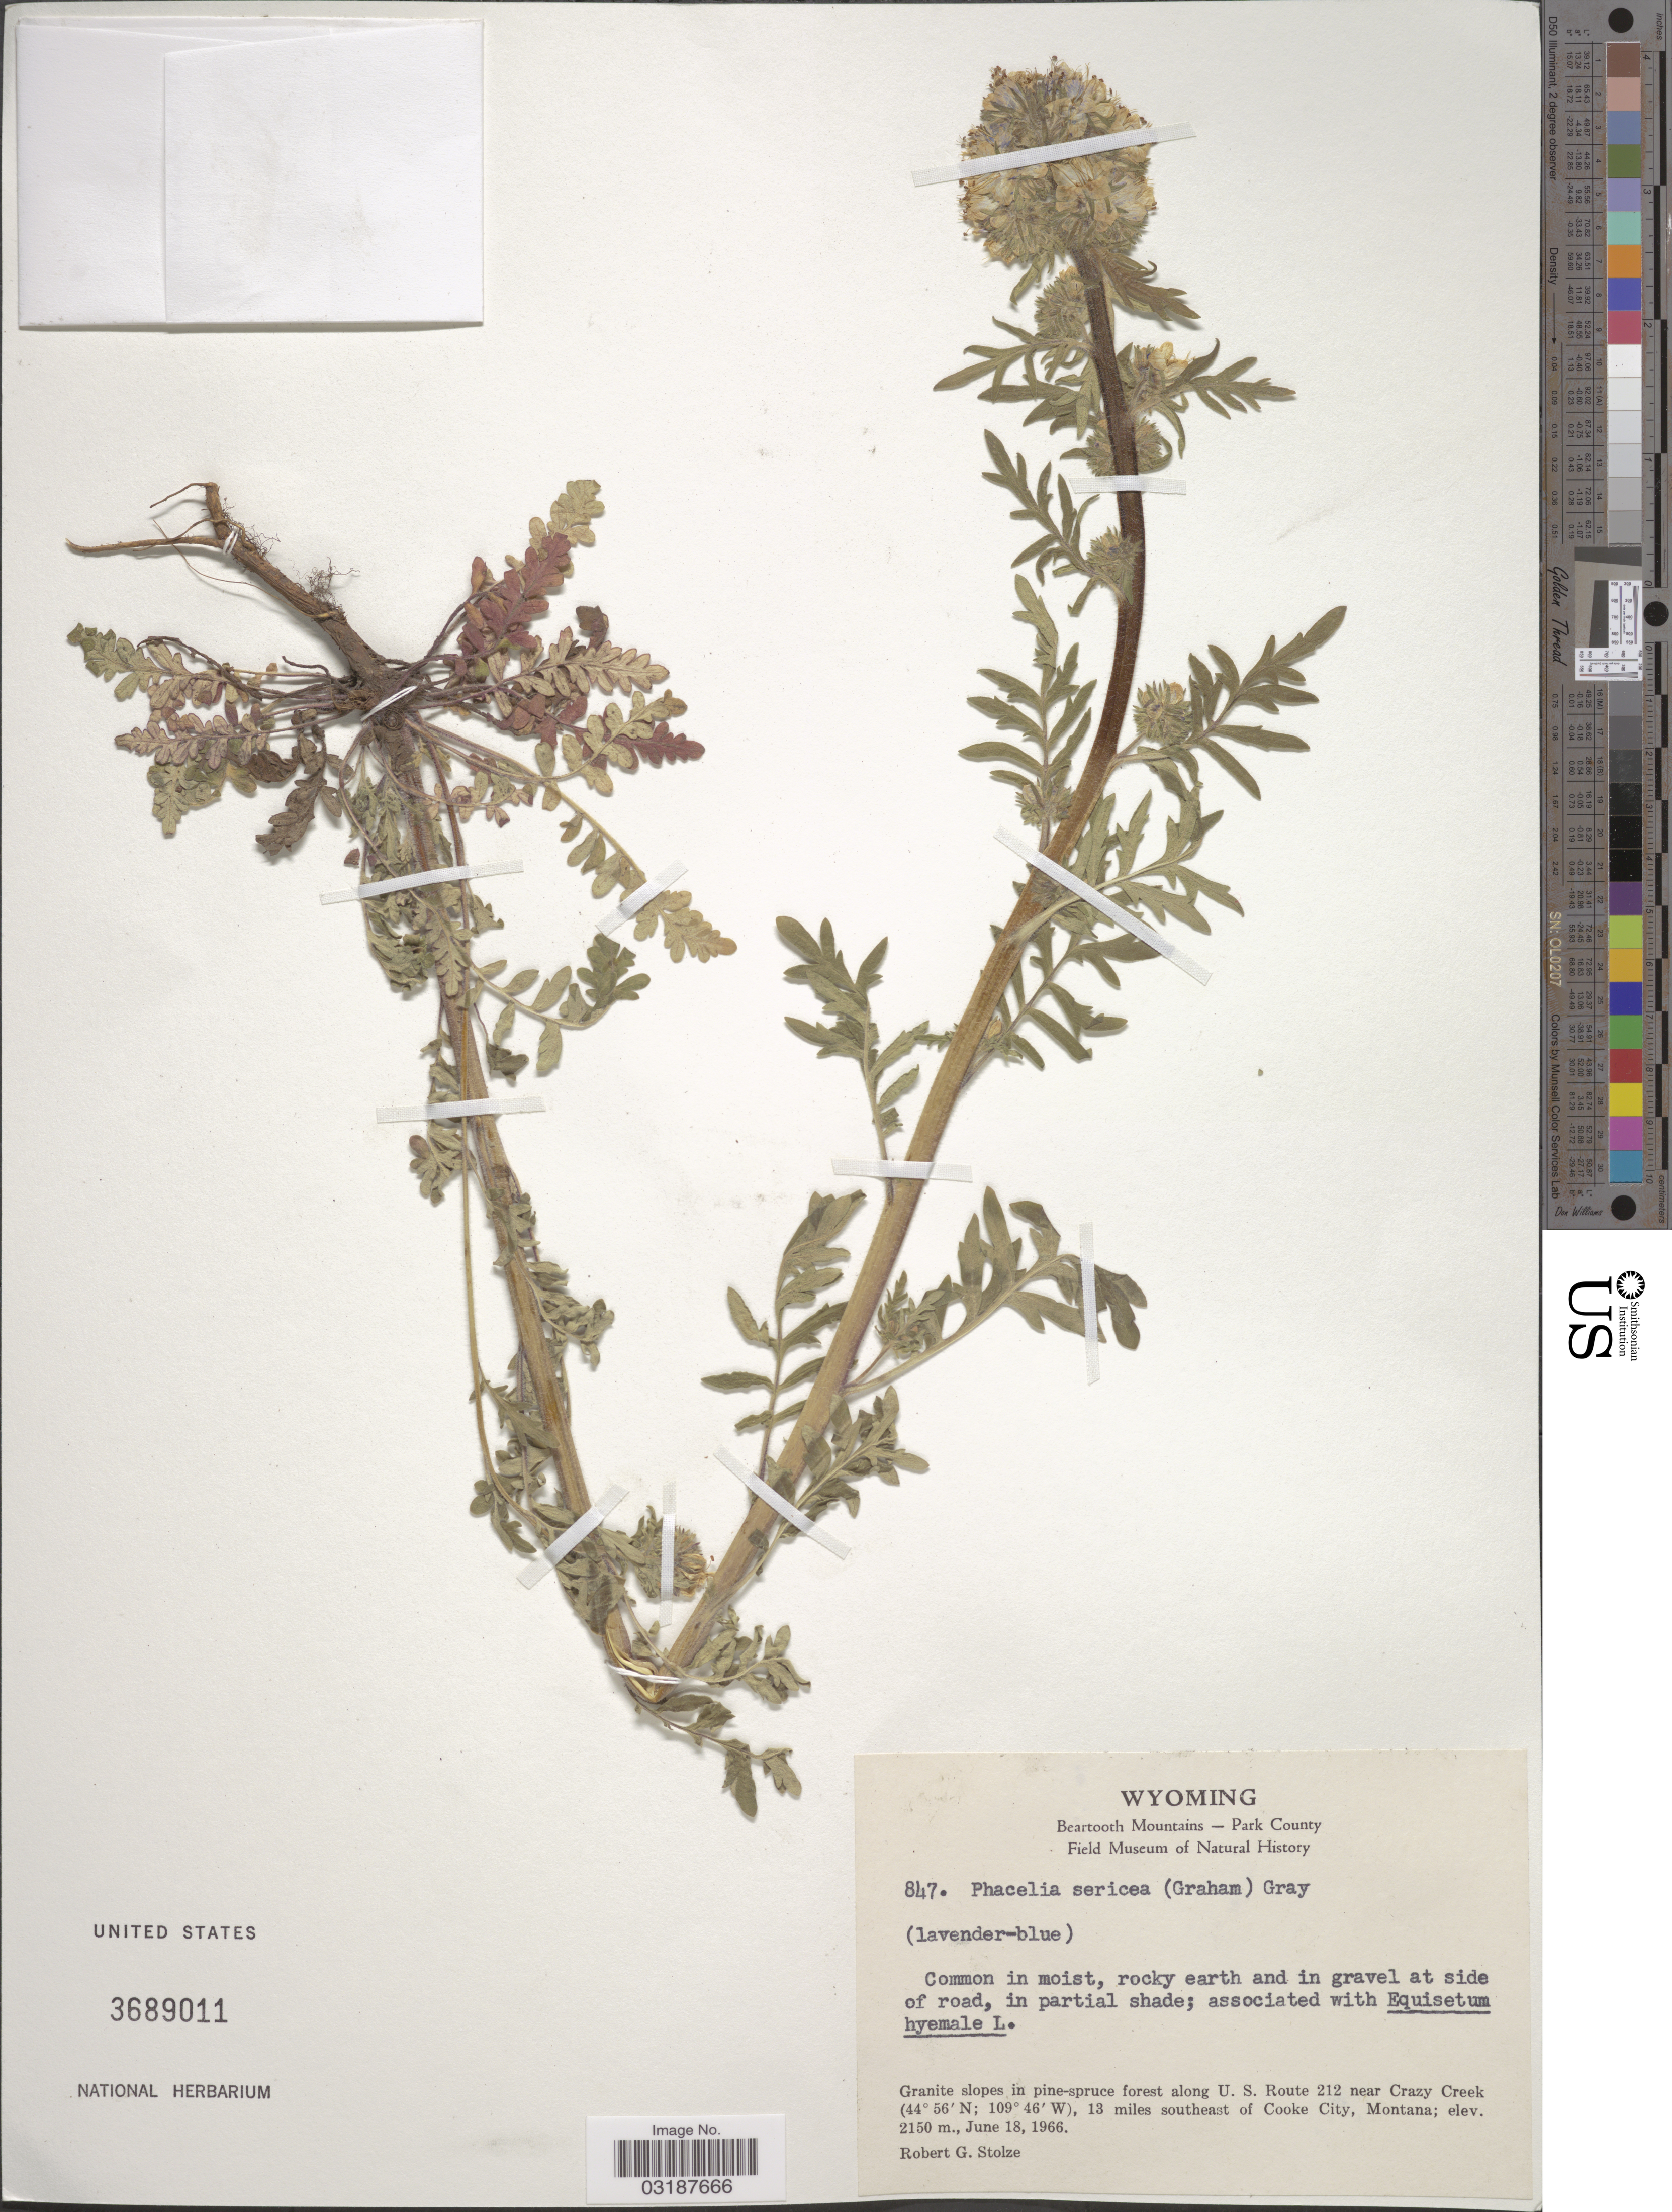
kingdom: Plantae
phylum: Tracheophyta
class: Magnoliopsida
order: Boraginales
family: Hydrophyllaceae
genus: Phacelia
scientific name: Phacelia sericea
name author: (Graham) A. Gray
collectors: R. G. Stolze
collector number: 847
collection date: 1966-06-18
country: United States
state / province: Montana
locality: Granite slopes in pine-spruce forest along U. S. Route 212 near Crazy Creek, 13 miles southeast of Cooke City.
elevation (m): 2150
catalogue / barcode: US 3689011